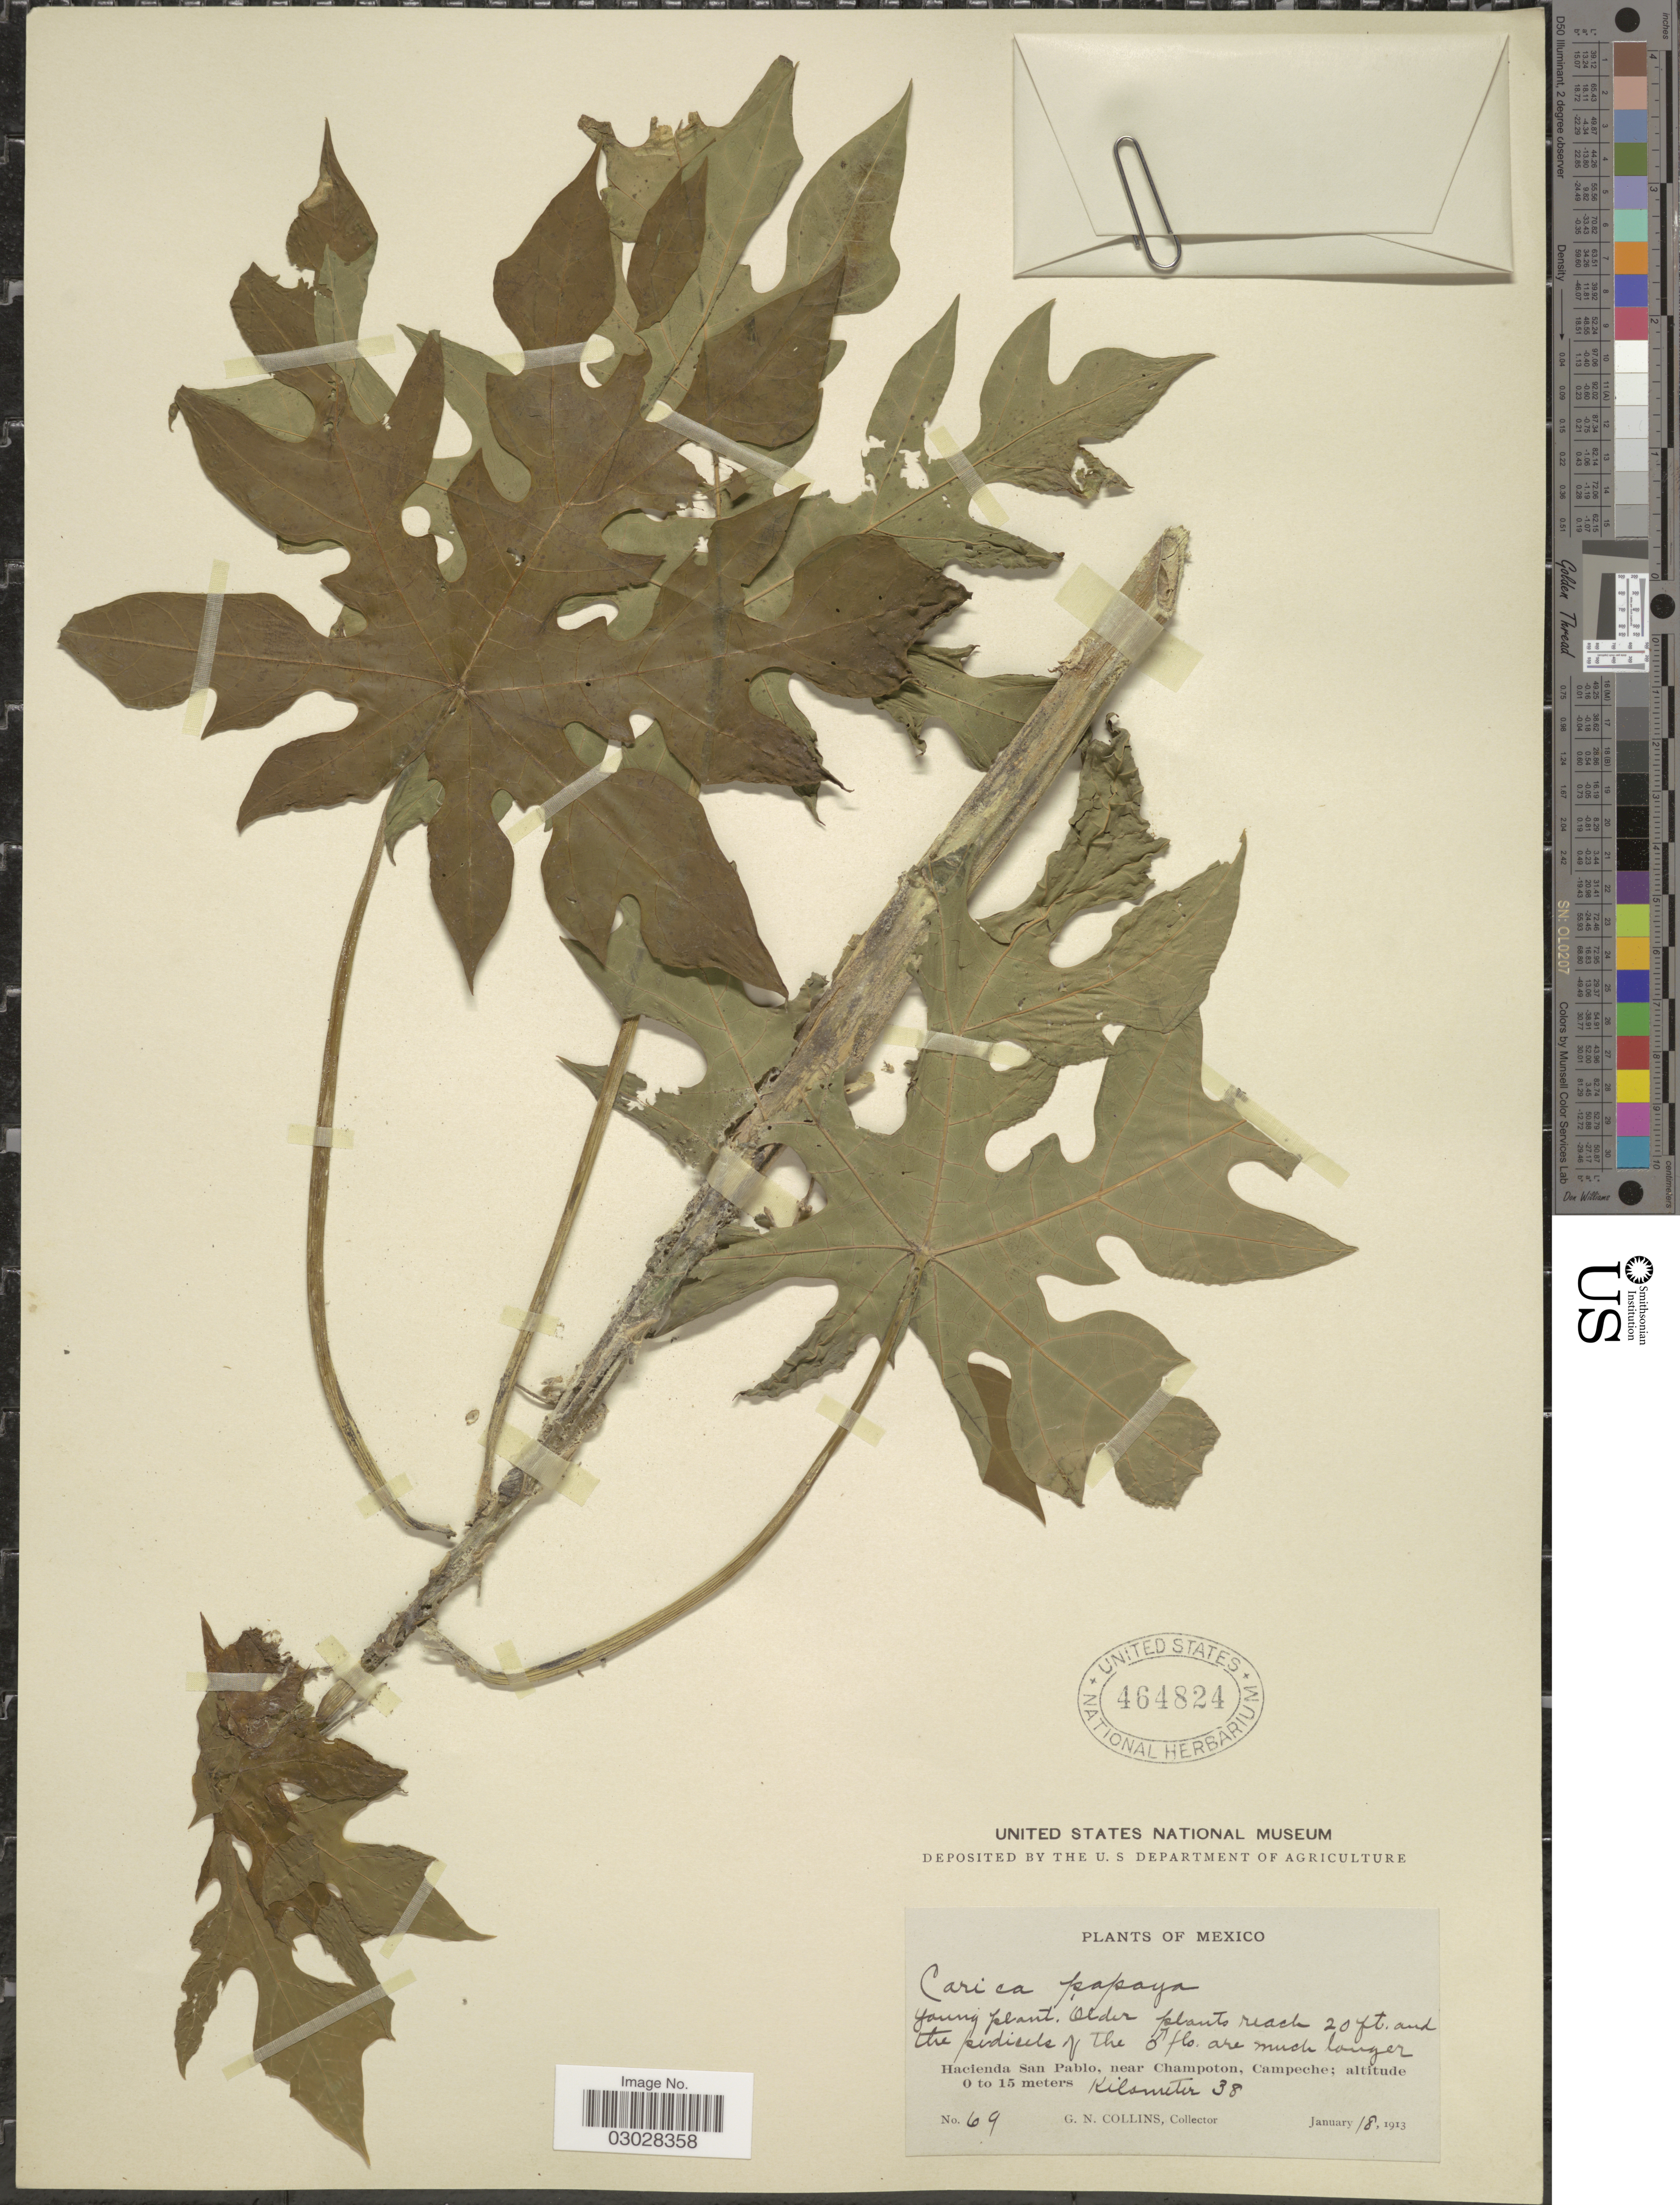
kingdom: Plantae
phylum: Tracheophyta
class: Magnoliopsida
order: Brassicales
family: Caricaceae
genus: Carica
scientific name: Carica papaya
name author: L.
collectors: G. Collins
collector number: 69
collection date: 1913-06-18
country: Mexico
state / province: Campeche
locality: Hacienda San Pablo, near Champoton, Campeche, Kilometer 38.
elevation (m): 0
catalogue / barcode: US 464824